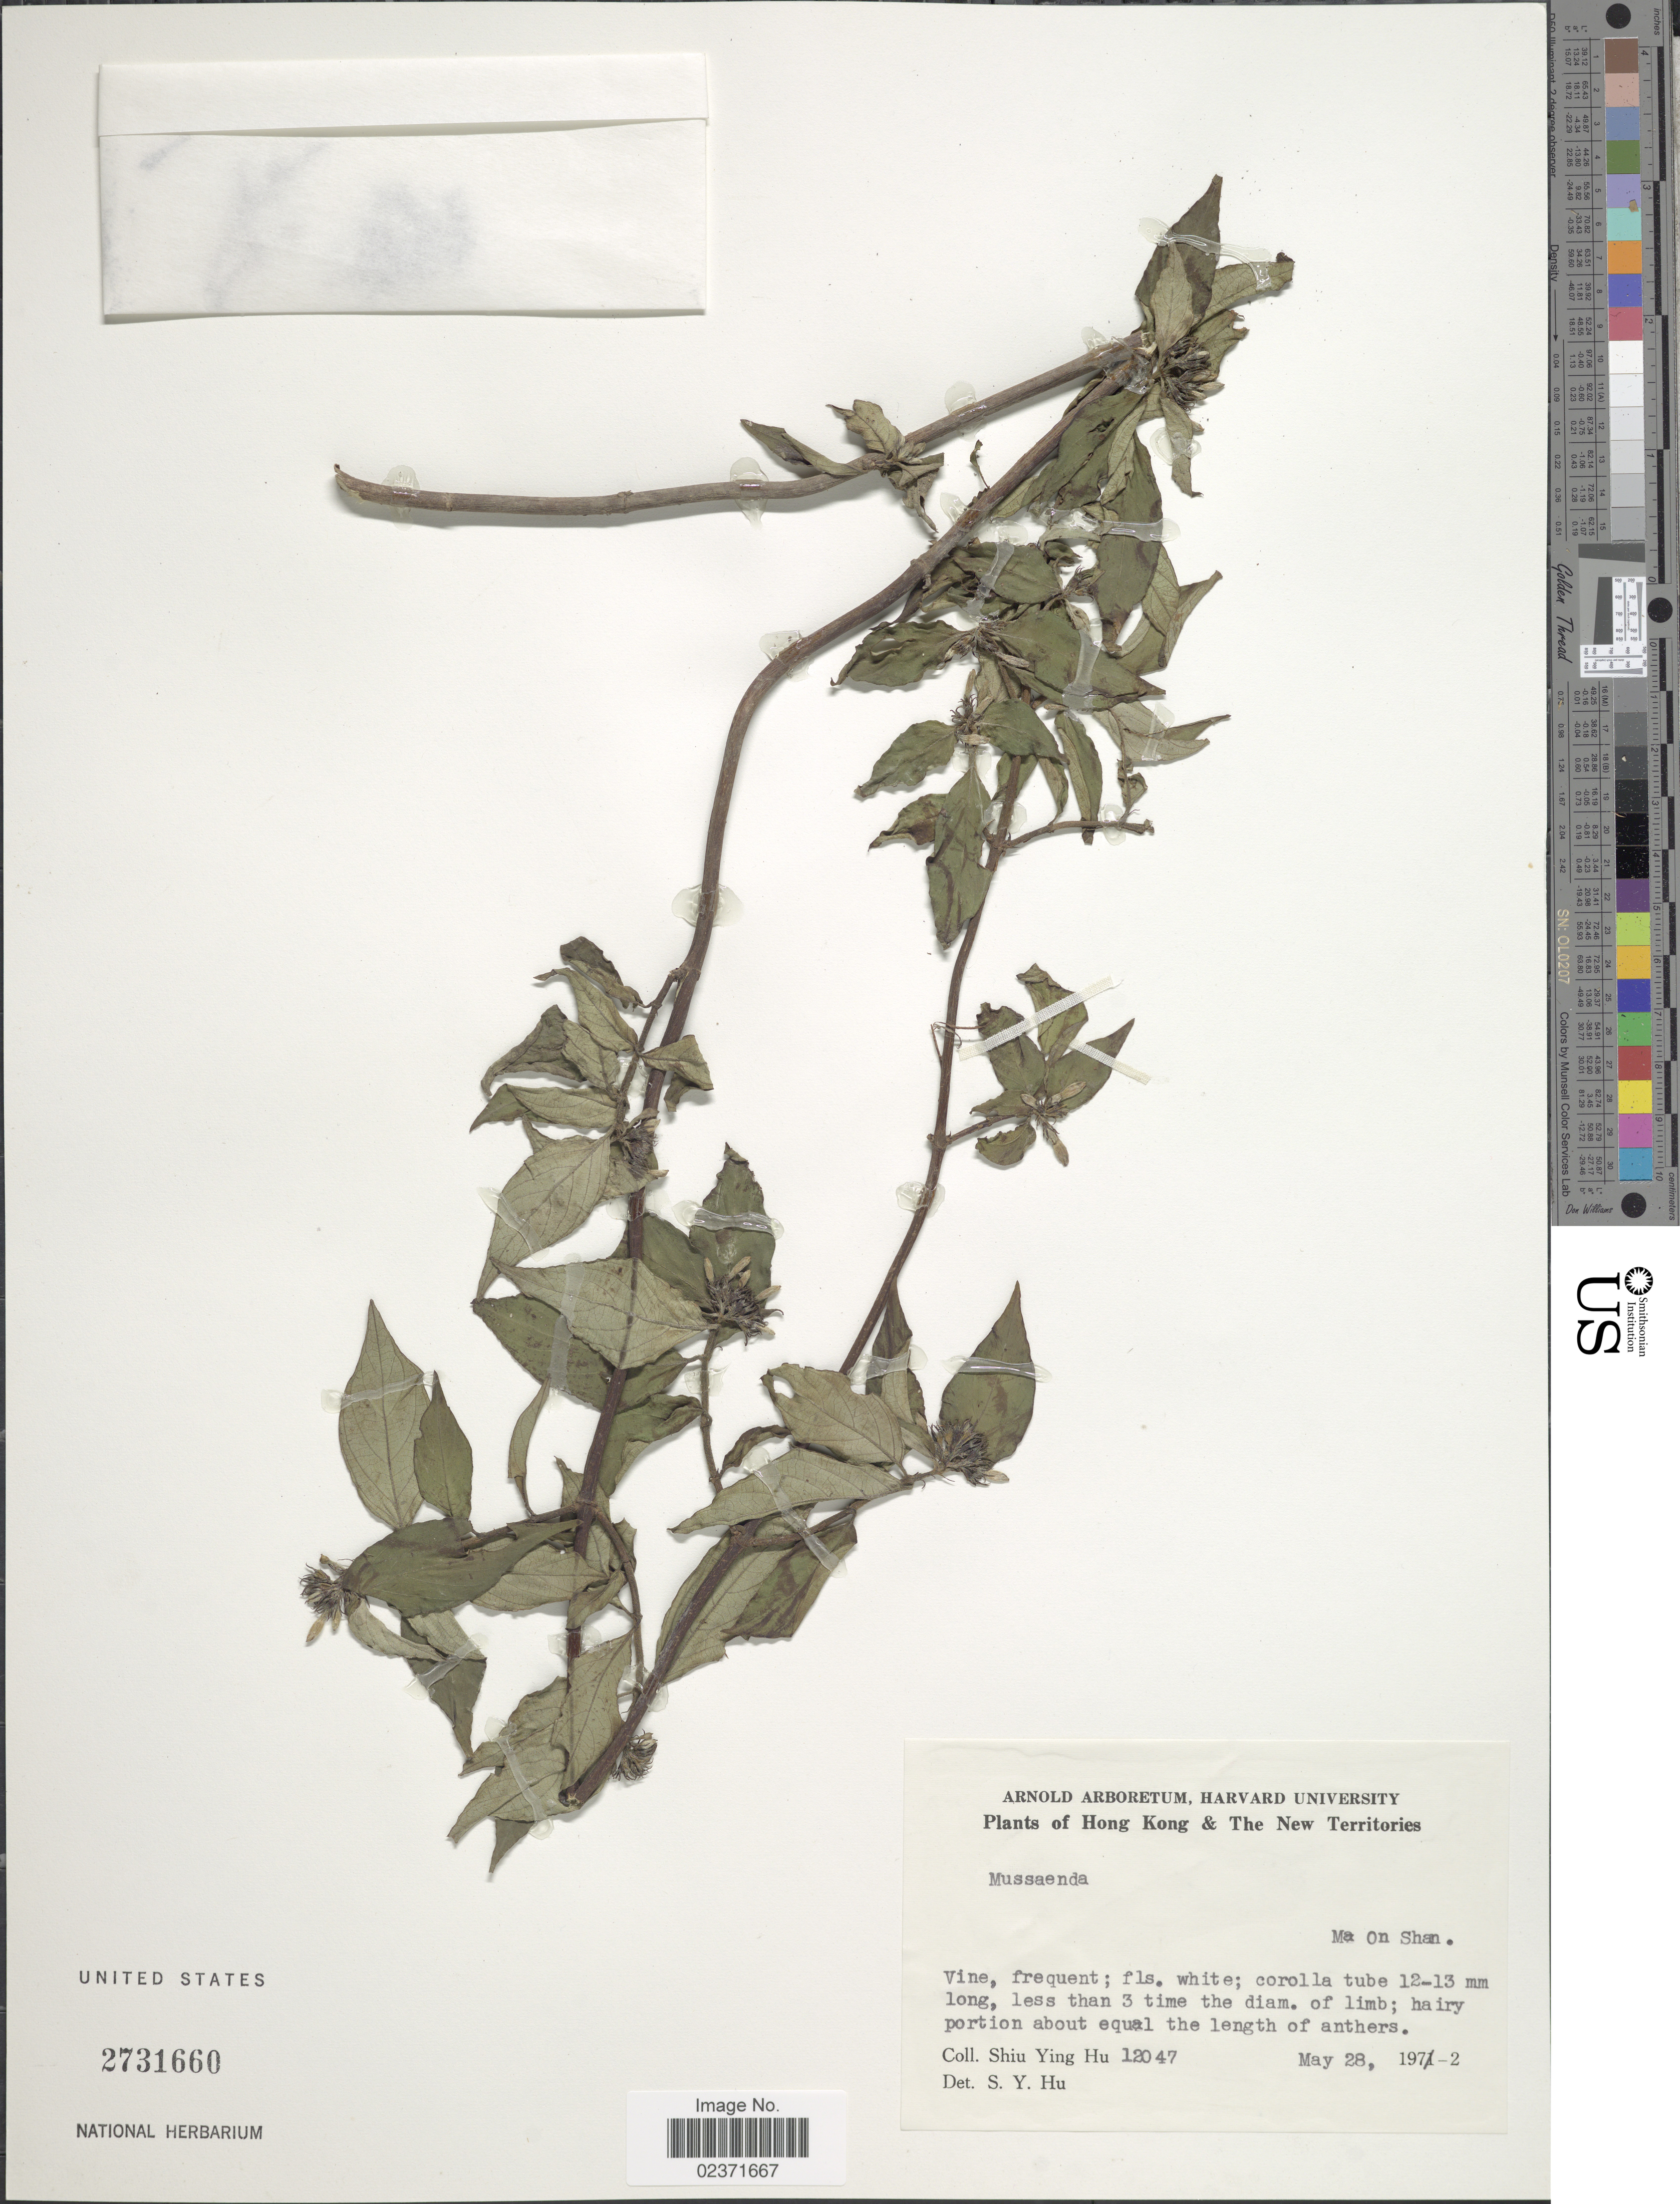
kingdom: Plantae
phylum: Tracheophyta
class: Magnoliopsida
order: Gentianales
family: Rubiaceae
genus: Mussaenda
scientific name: Mussaenda sp.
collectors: S. Y. Hu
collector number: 12047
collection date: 1972-05-28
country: China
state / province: Hong Kong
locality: Hong Kong & The New Territories. Ma On Shan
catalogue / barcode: US 2731660